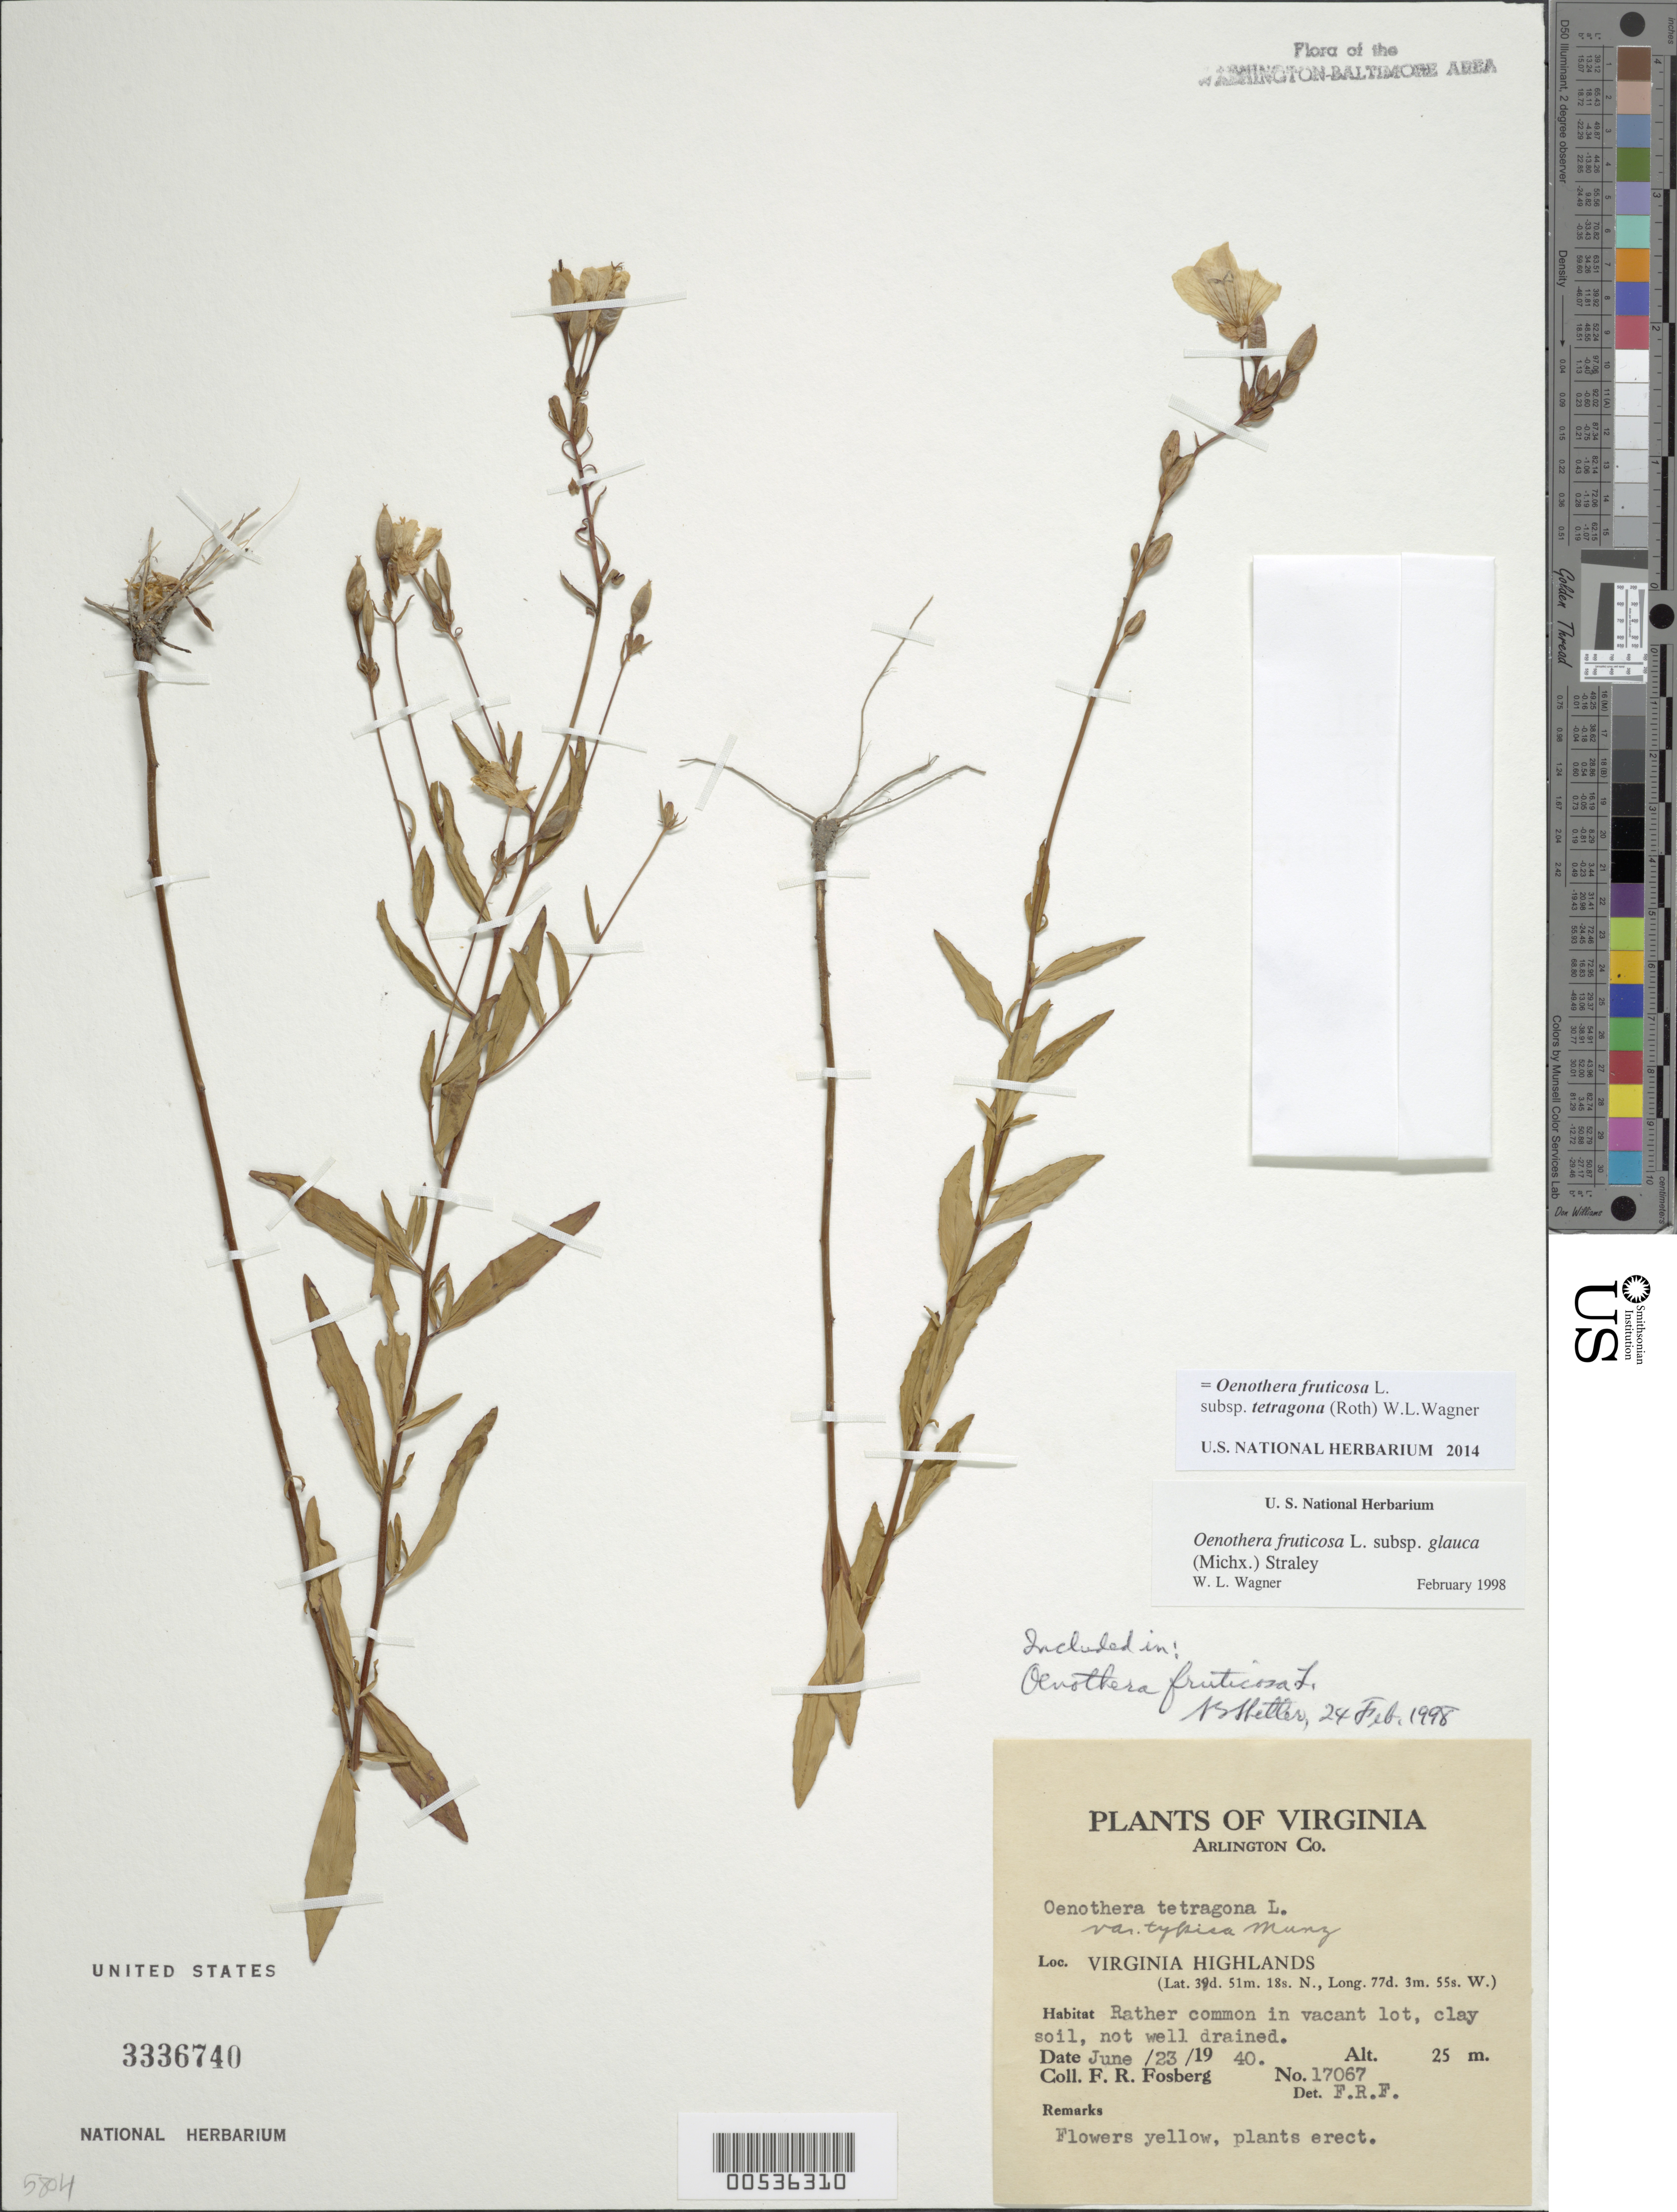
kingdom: Plantae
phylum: Tracheophyta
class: Magnoliopsida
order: Myrtales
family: Onagraceae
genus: Oenothera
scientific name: Oenothera fruticosa subsp. tetragona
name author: (Roth) W.L. Wagner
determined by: Wagner, W. L., (BOT), Smithsonian Institution - National Museum of Natural History (UNITED STATES)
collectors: F. R. Fosberg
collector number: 17067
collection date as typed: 23 Jun 1940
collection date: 1940-06-23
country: United States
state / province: Virginia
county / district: Arlington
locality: Virginia Highlands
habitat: Rather common in vacant lot, clay soil, not well drained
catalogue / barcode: US 3336740